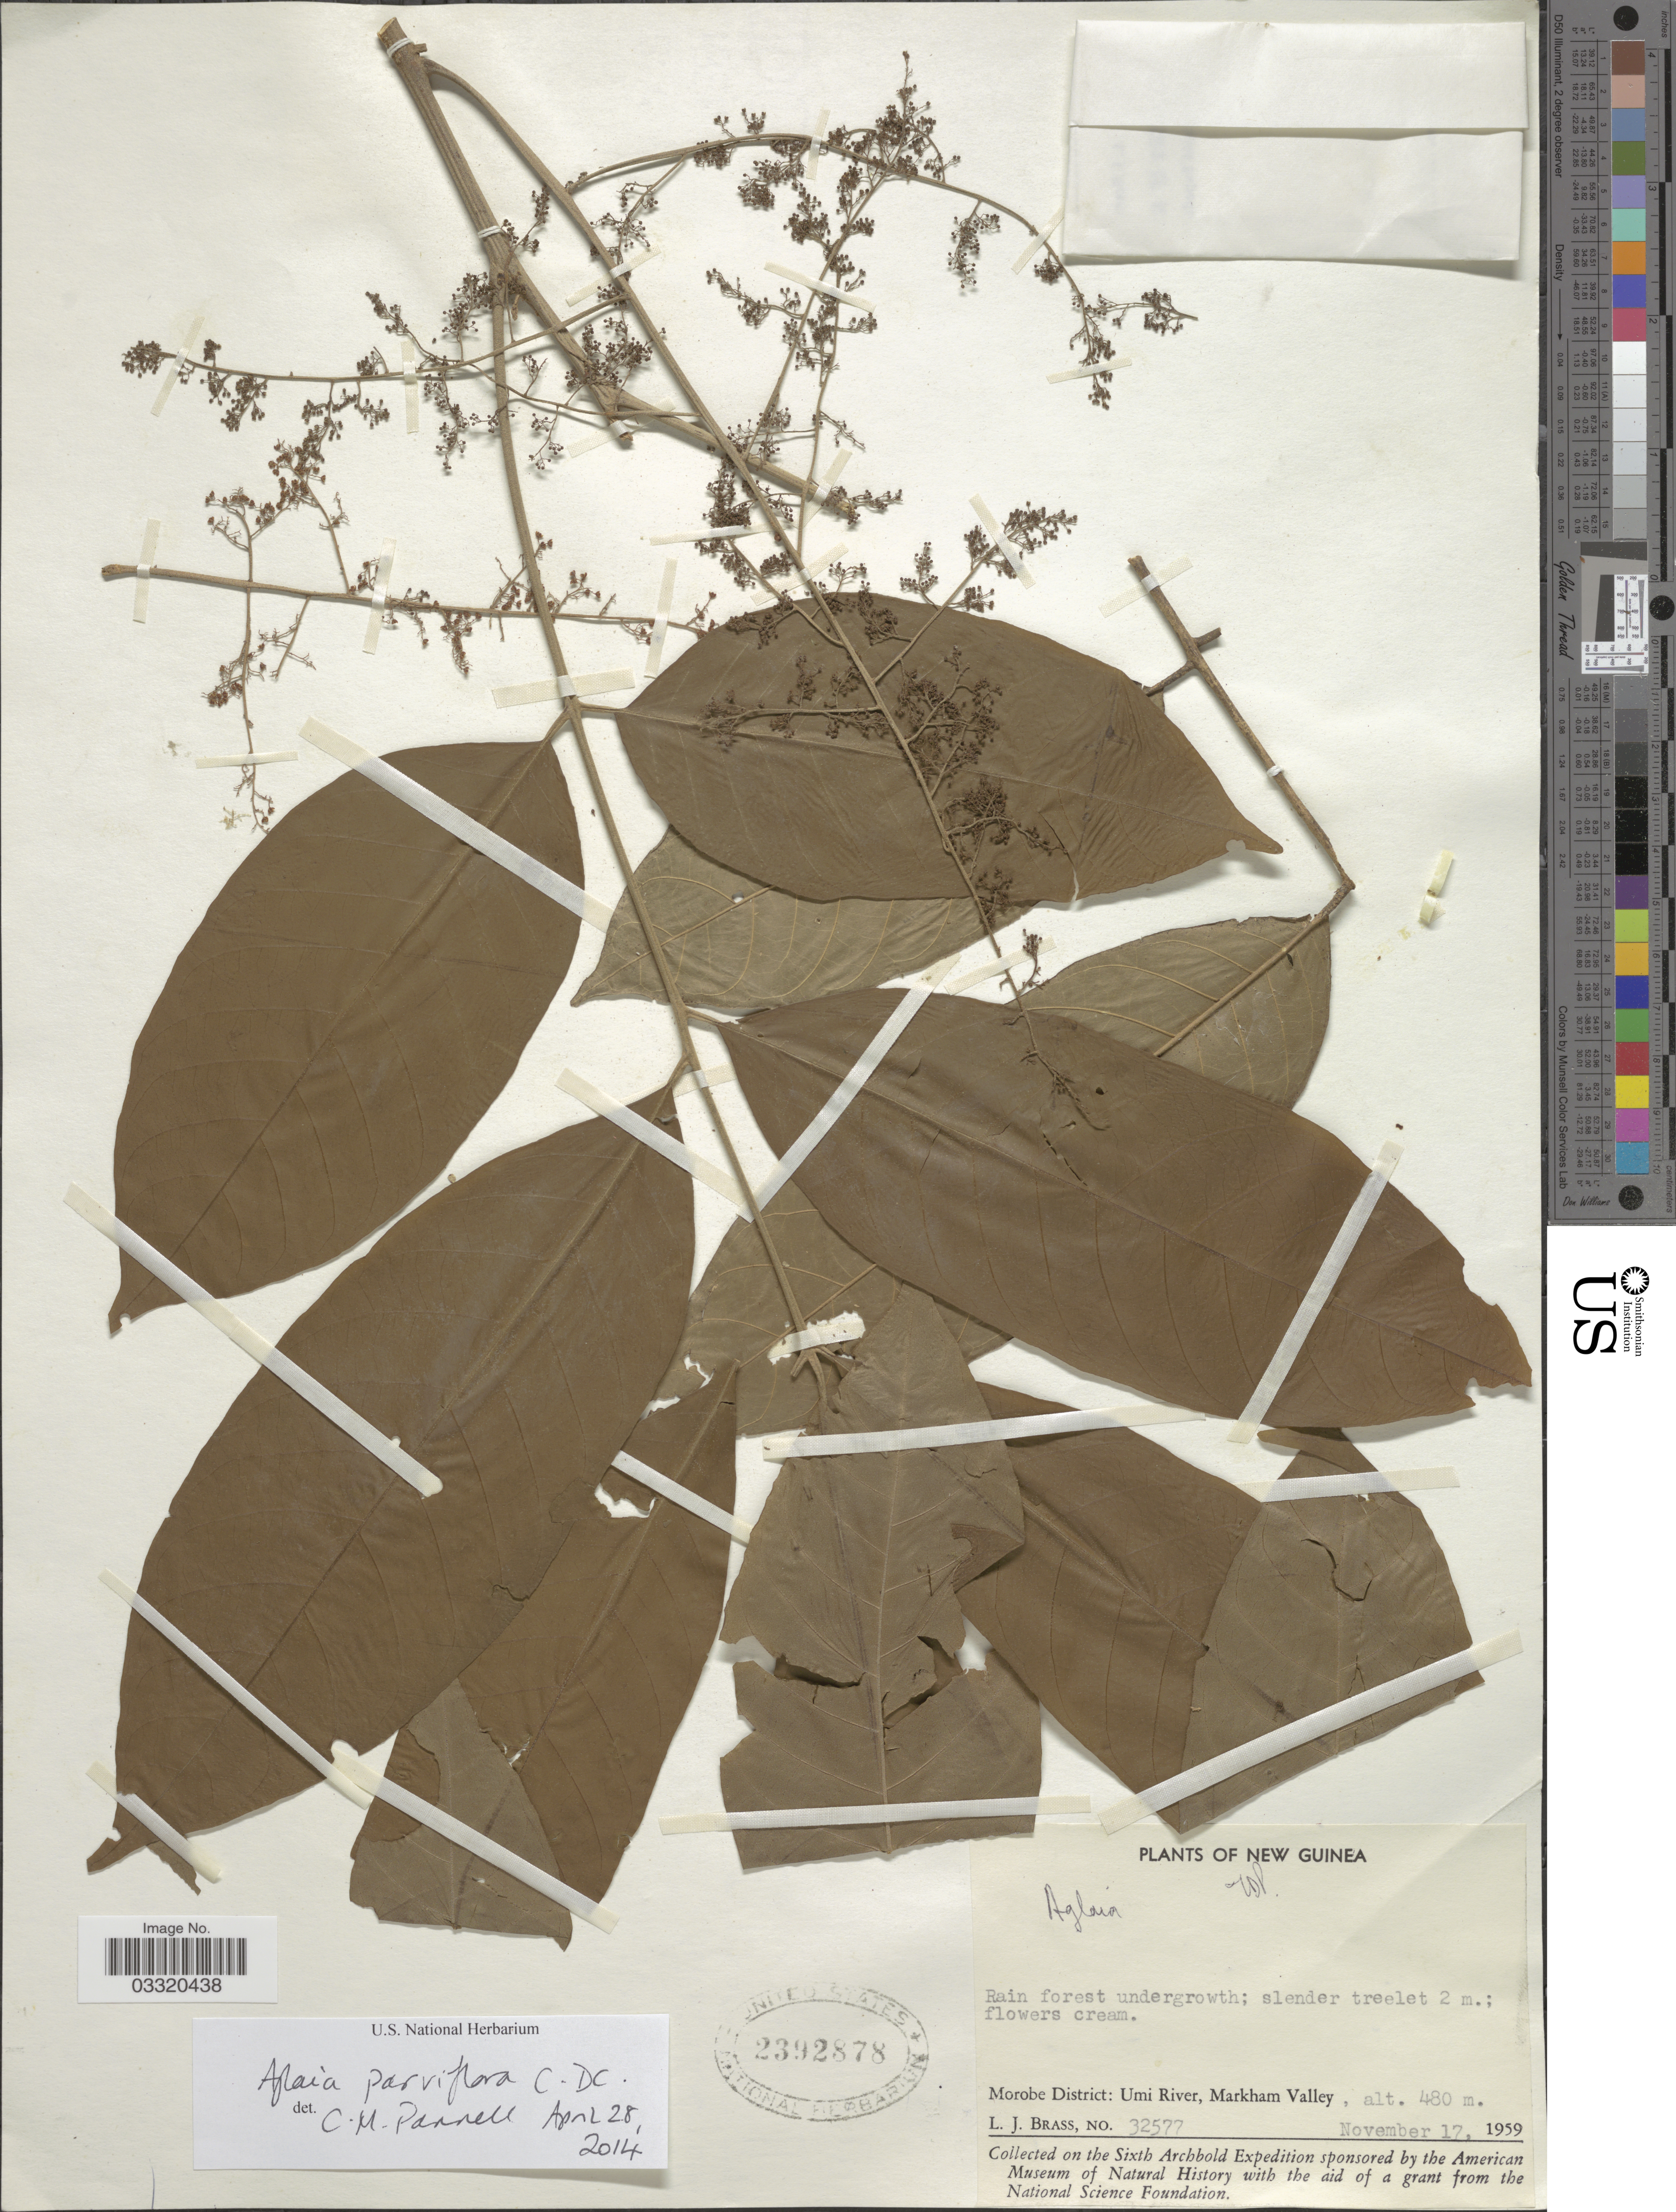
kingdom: Plantae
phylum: Tracheophyta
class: Magnoliopsida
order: Sapindales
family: Meliaceae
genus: Aglaia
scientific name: Aglaia parviflora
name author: C. DC.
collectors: L. J. Brass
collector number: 32577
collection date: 1959-11-17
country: Papua New Guinea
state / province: Morobe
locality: New Guinea. Morobe District: Umi River, Markham Valley.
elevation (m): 480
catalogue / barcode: US 2392878